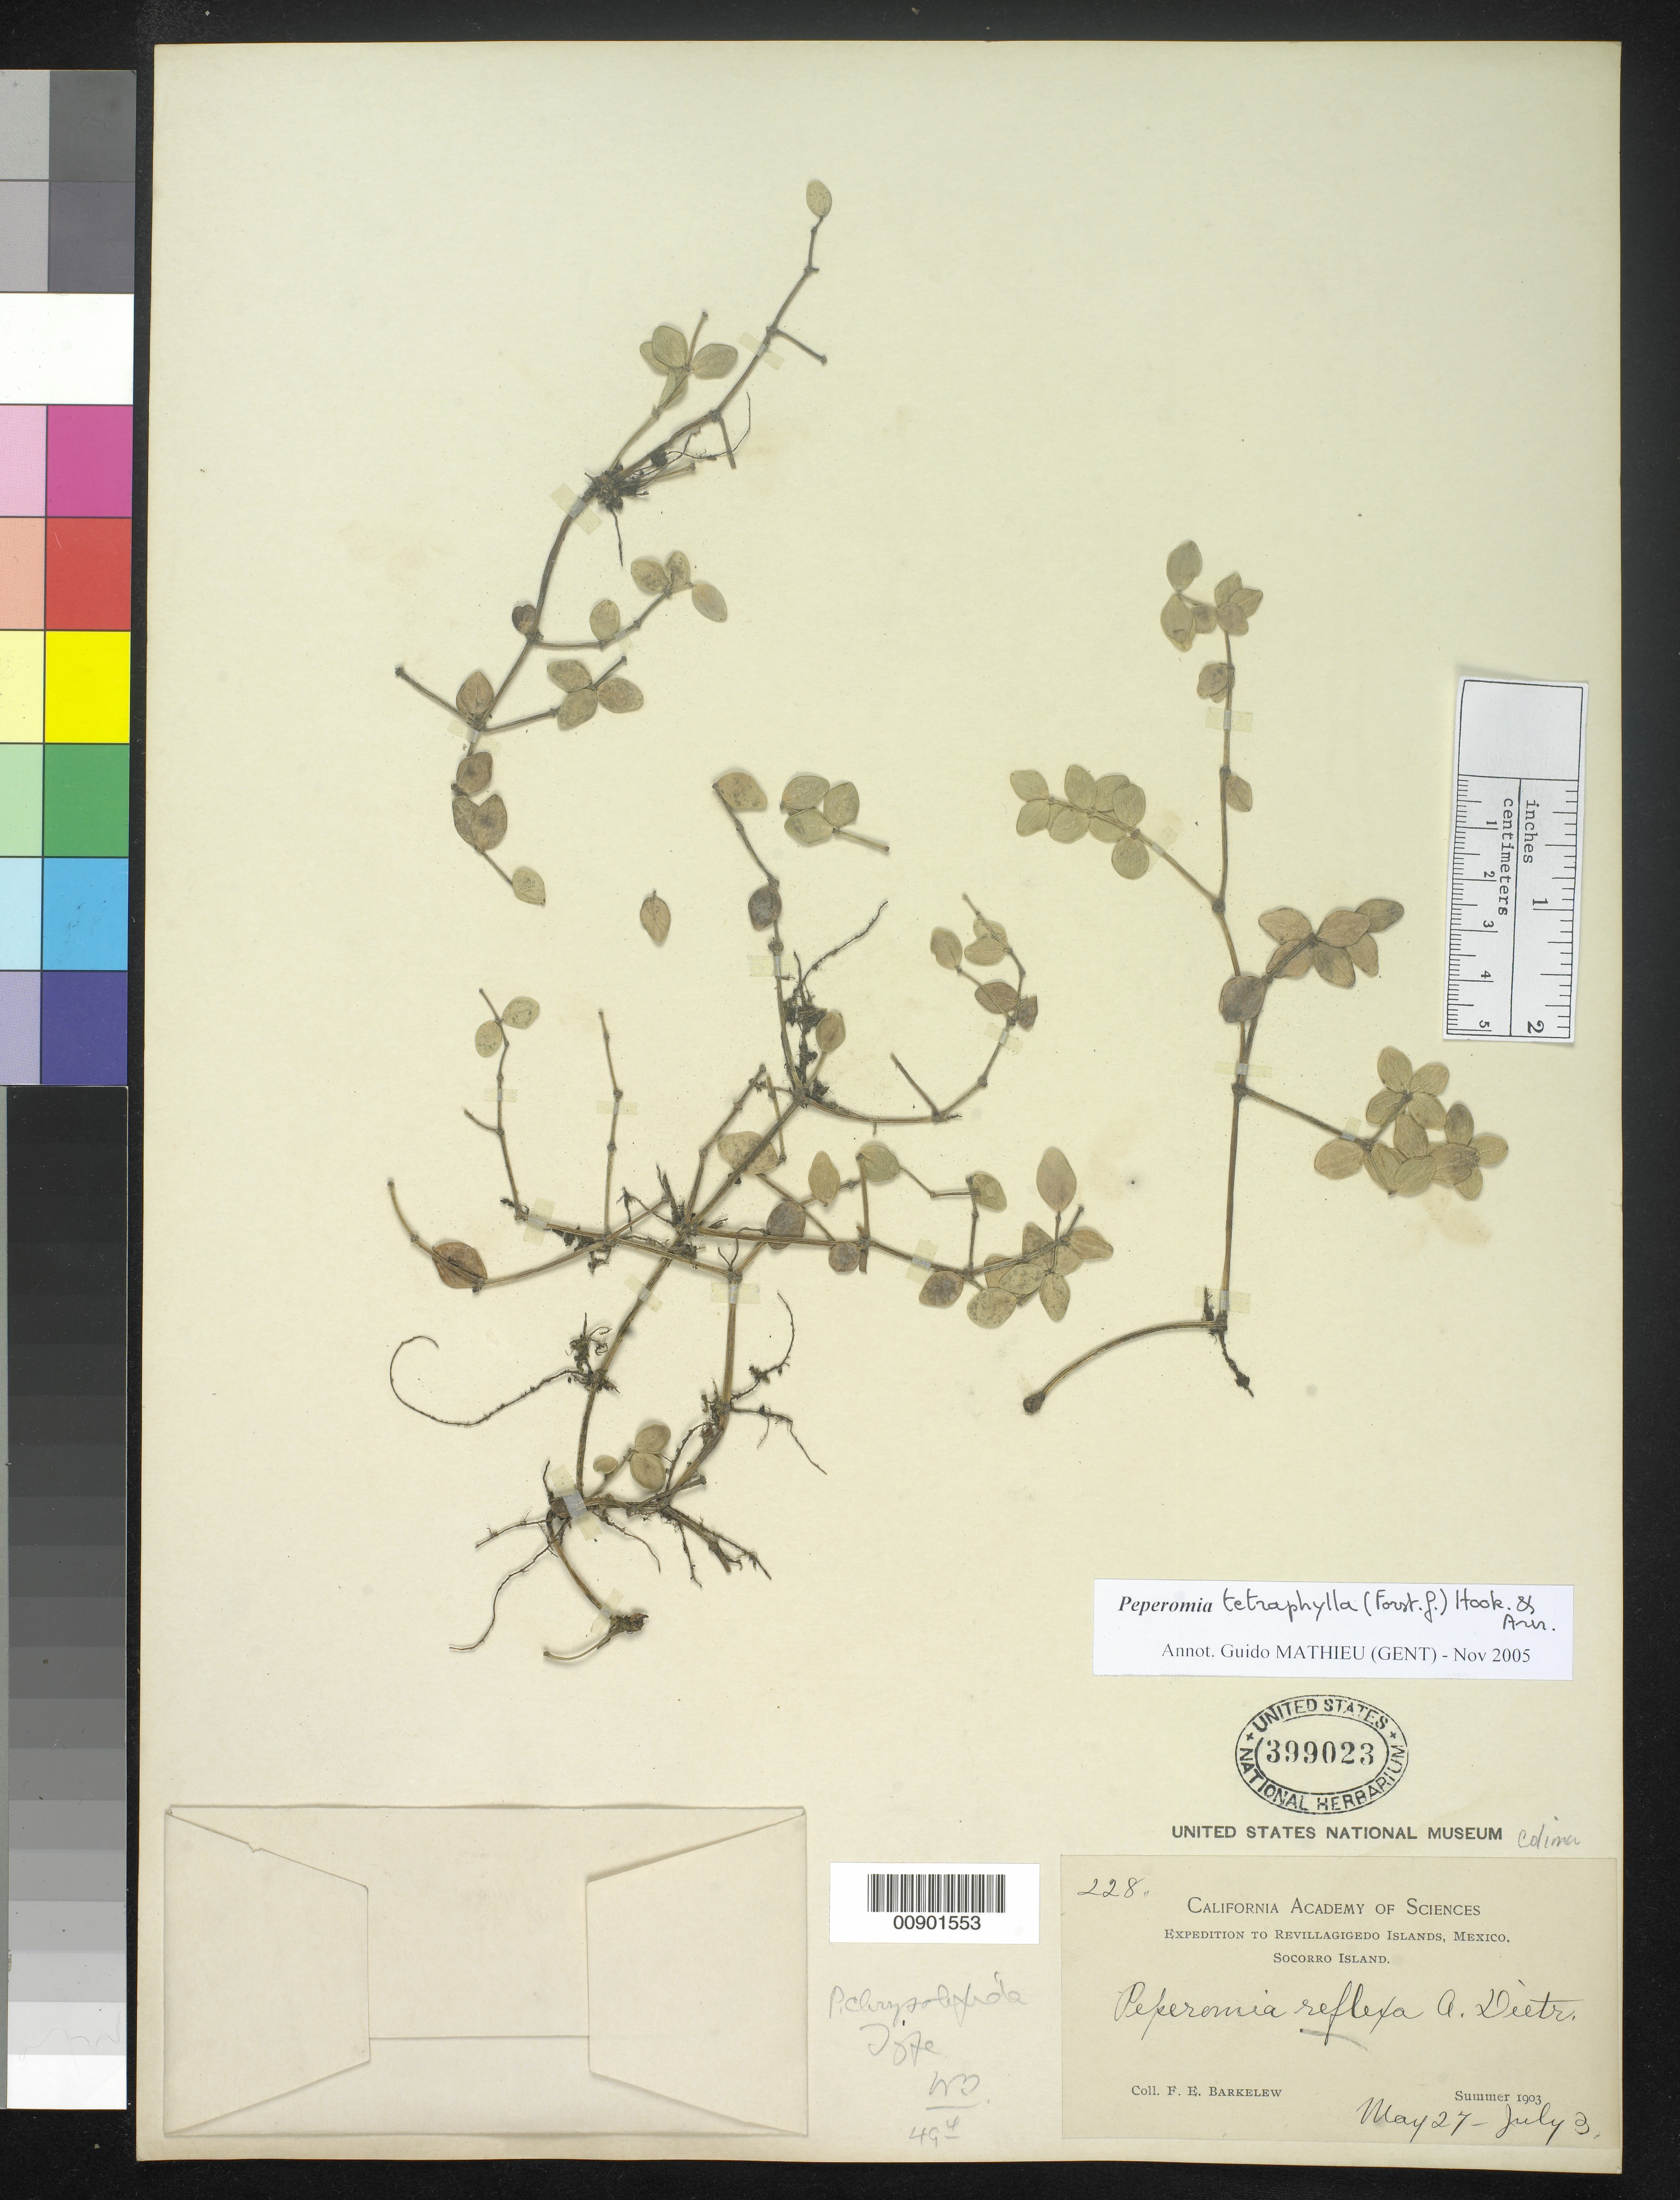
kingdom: Plantae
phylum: Tracheophyta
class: Magnoliopsida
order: Piperales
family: Piperaceae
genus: Peperomia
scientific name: Peperomia chrysolepida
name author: Trel.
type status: Holotype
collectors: F. Barkelew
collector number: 228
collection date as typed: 27 May 1903 to 03 Jul 1903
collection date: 1903-05-27/1903-07-03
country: Mexico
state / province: Colima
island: Socorro Island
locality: Revillagigedo Islands, Mexico. Socorro Island.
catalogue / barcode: US 399023